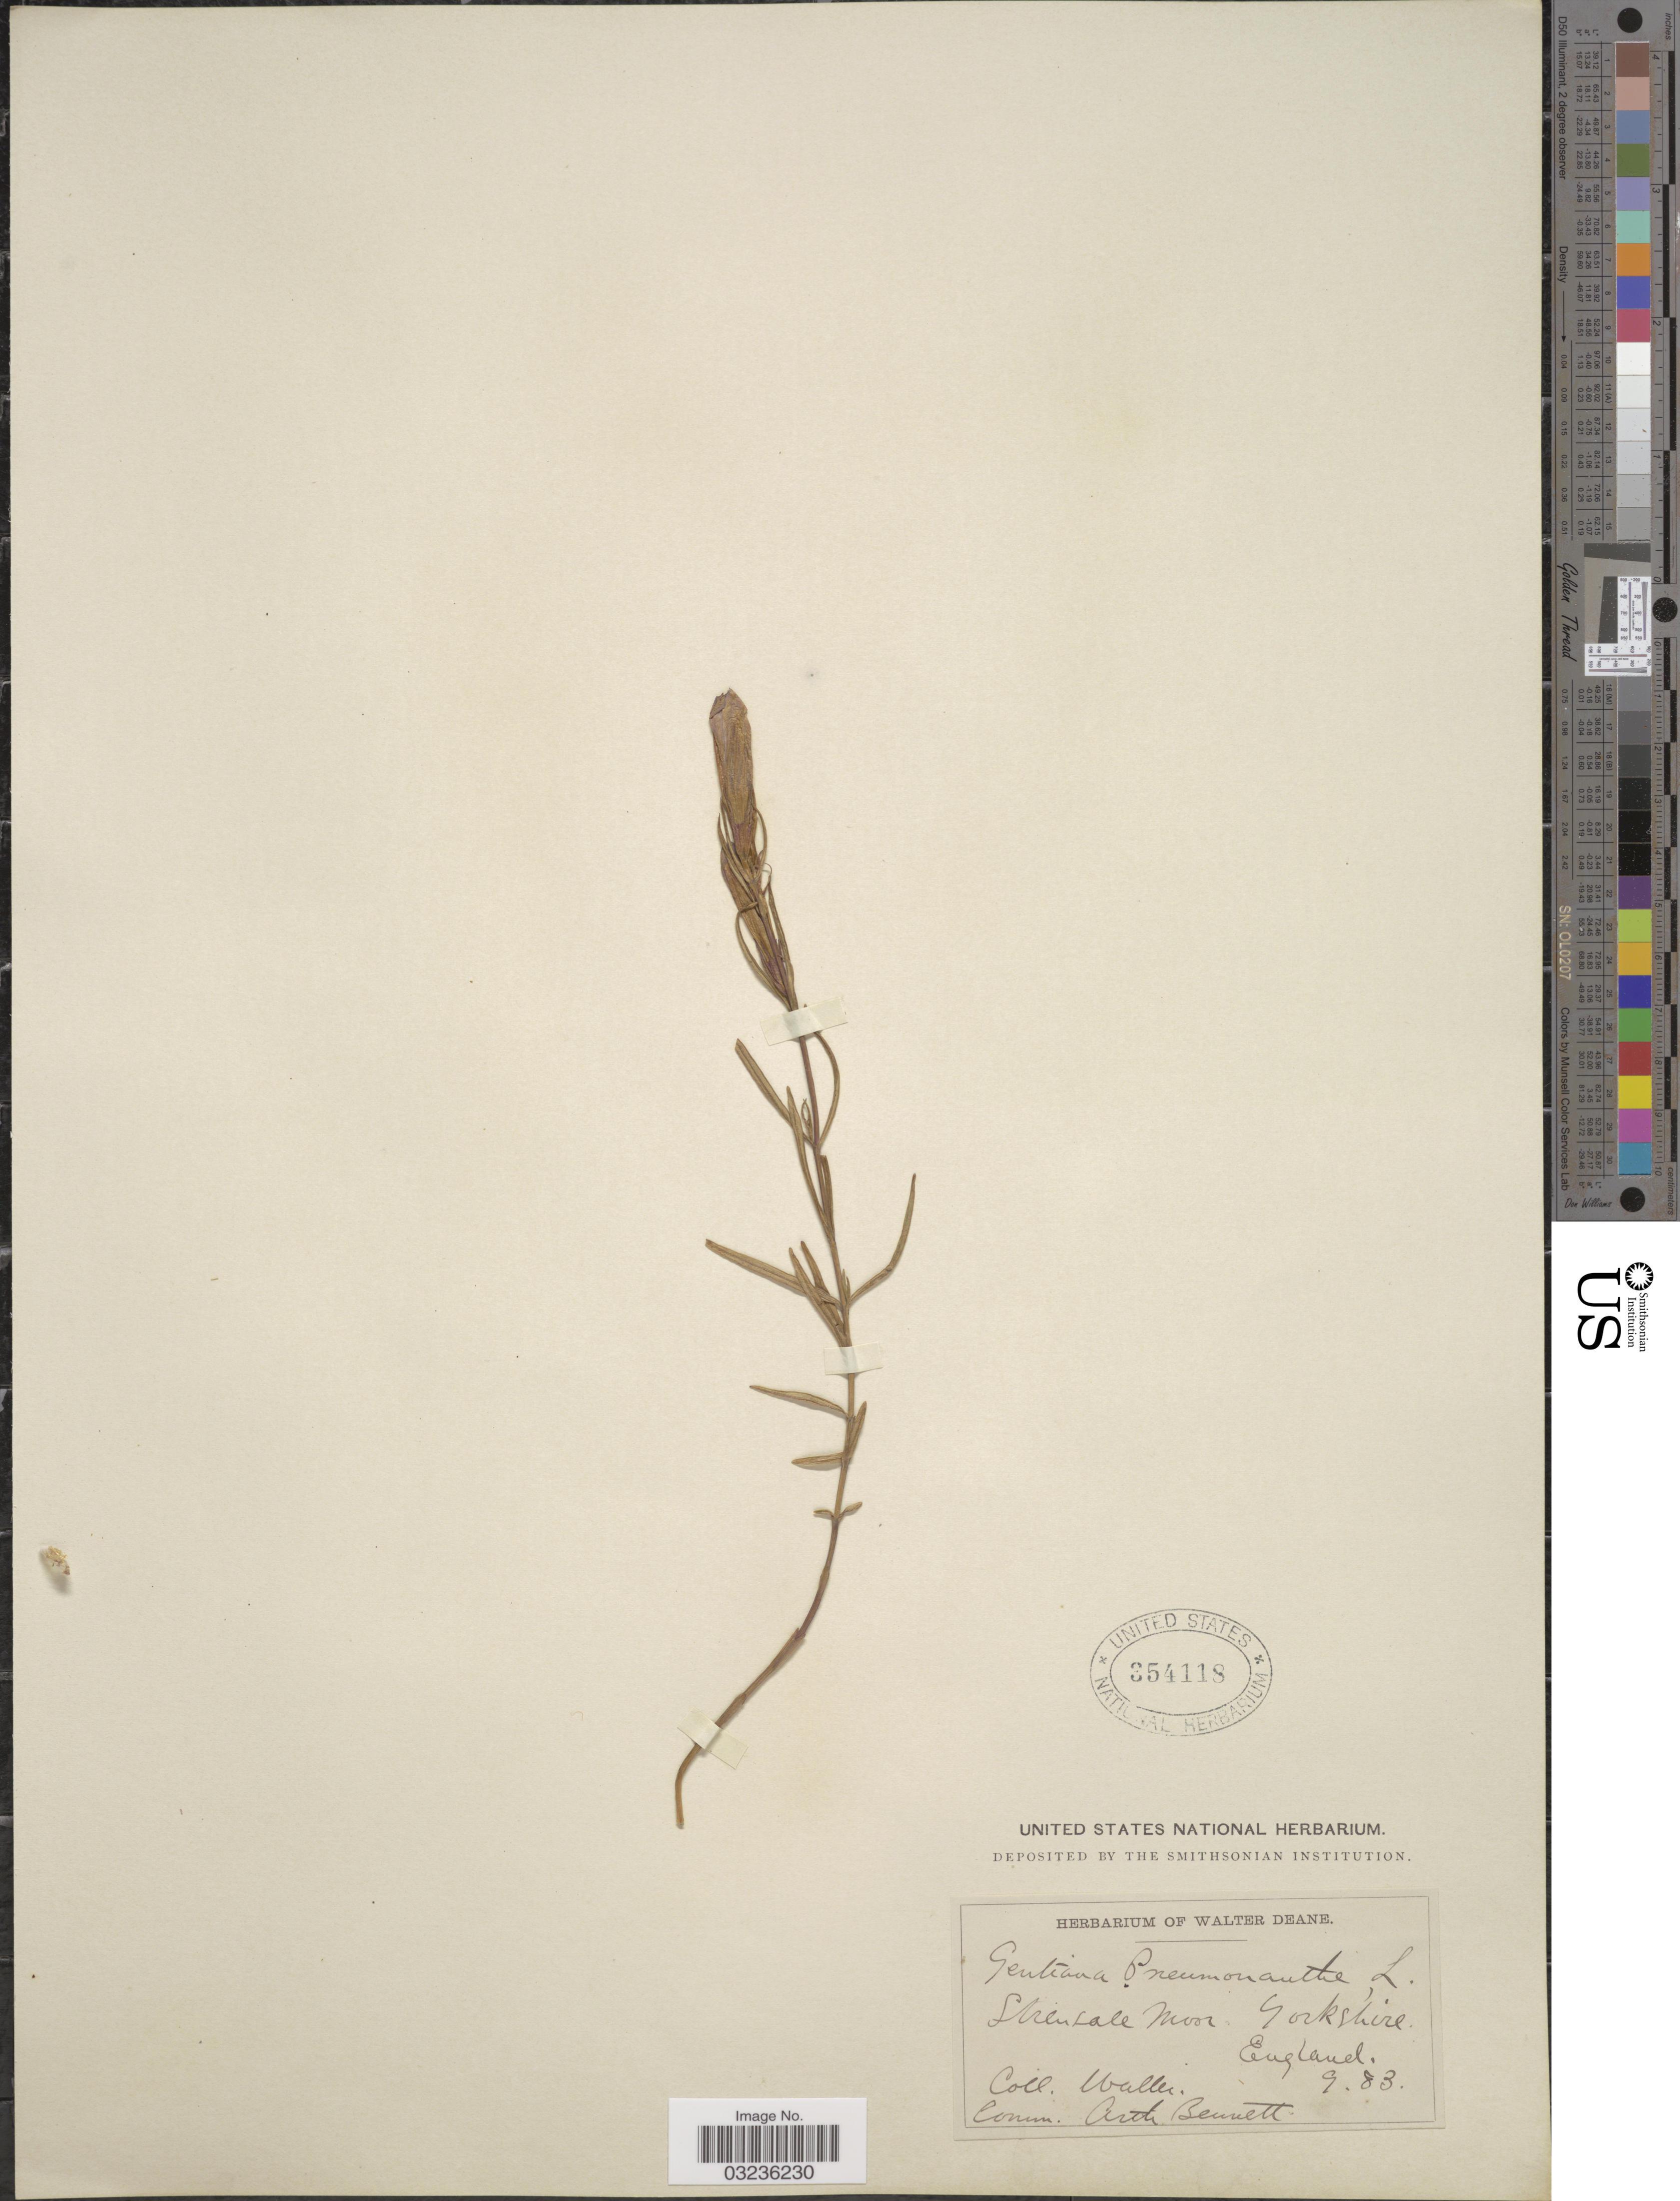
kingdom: Plantae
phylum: Tracheophyta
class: Magnoliopsida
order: Gentianales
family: Gentianaceae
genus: Gentiana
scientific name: Gentiana pneumonanthe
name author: L.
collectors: -. Waller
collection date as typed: Transcribed d/m/y: /9/83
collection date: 1883-09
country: United Kingdom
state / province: England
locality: Strensall Moor, Yorkshire, England.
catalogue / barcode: US 354118